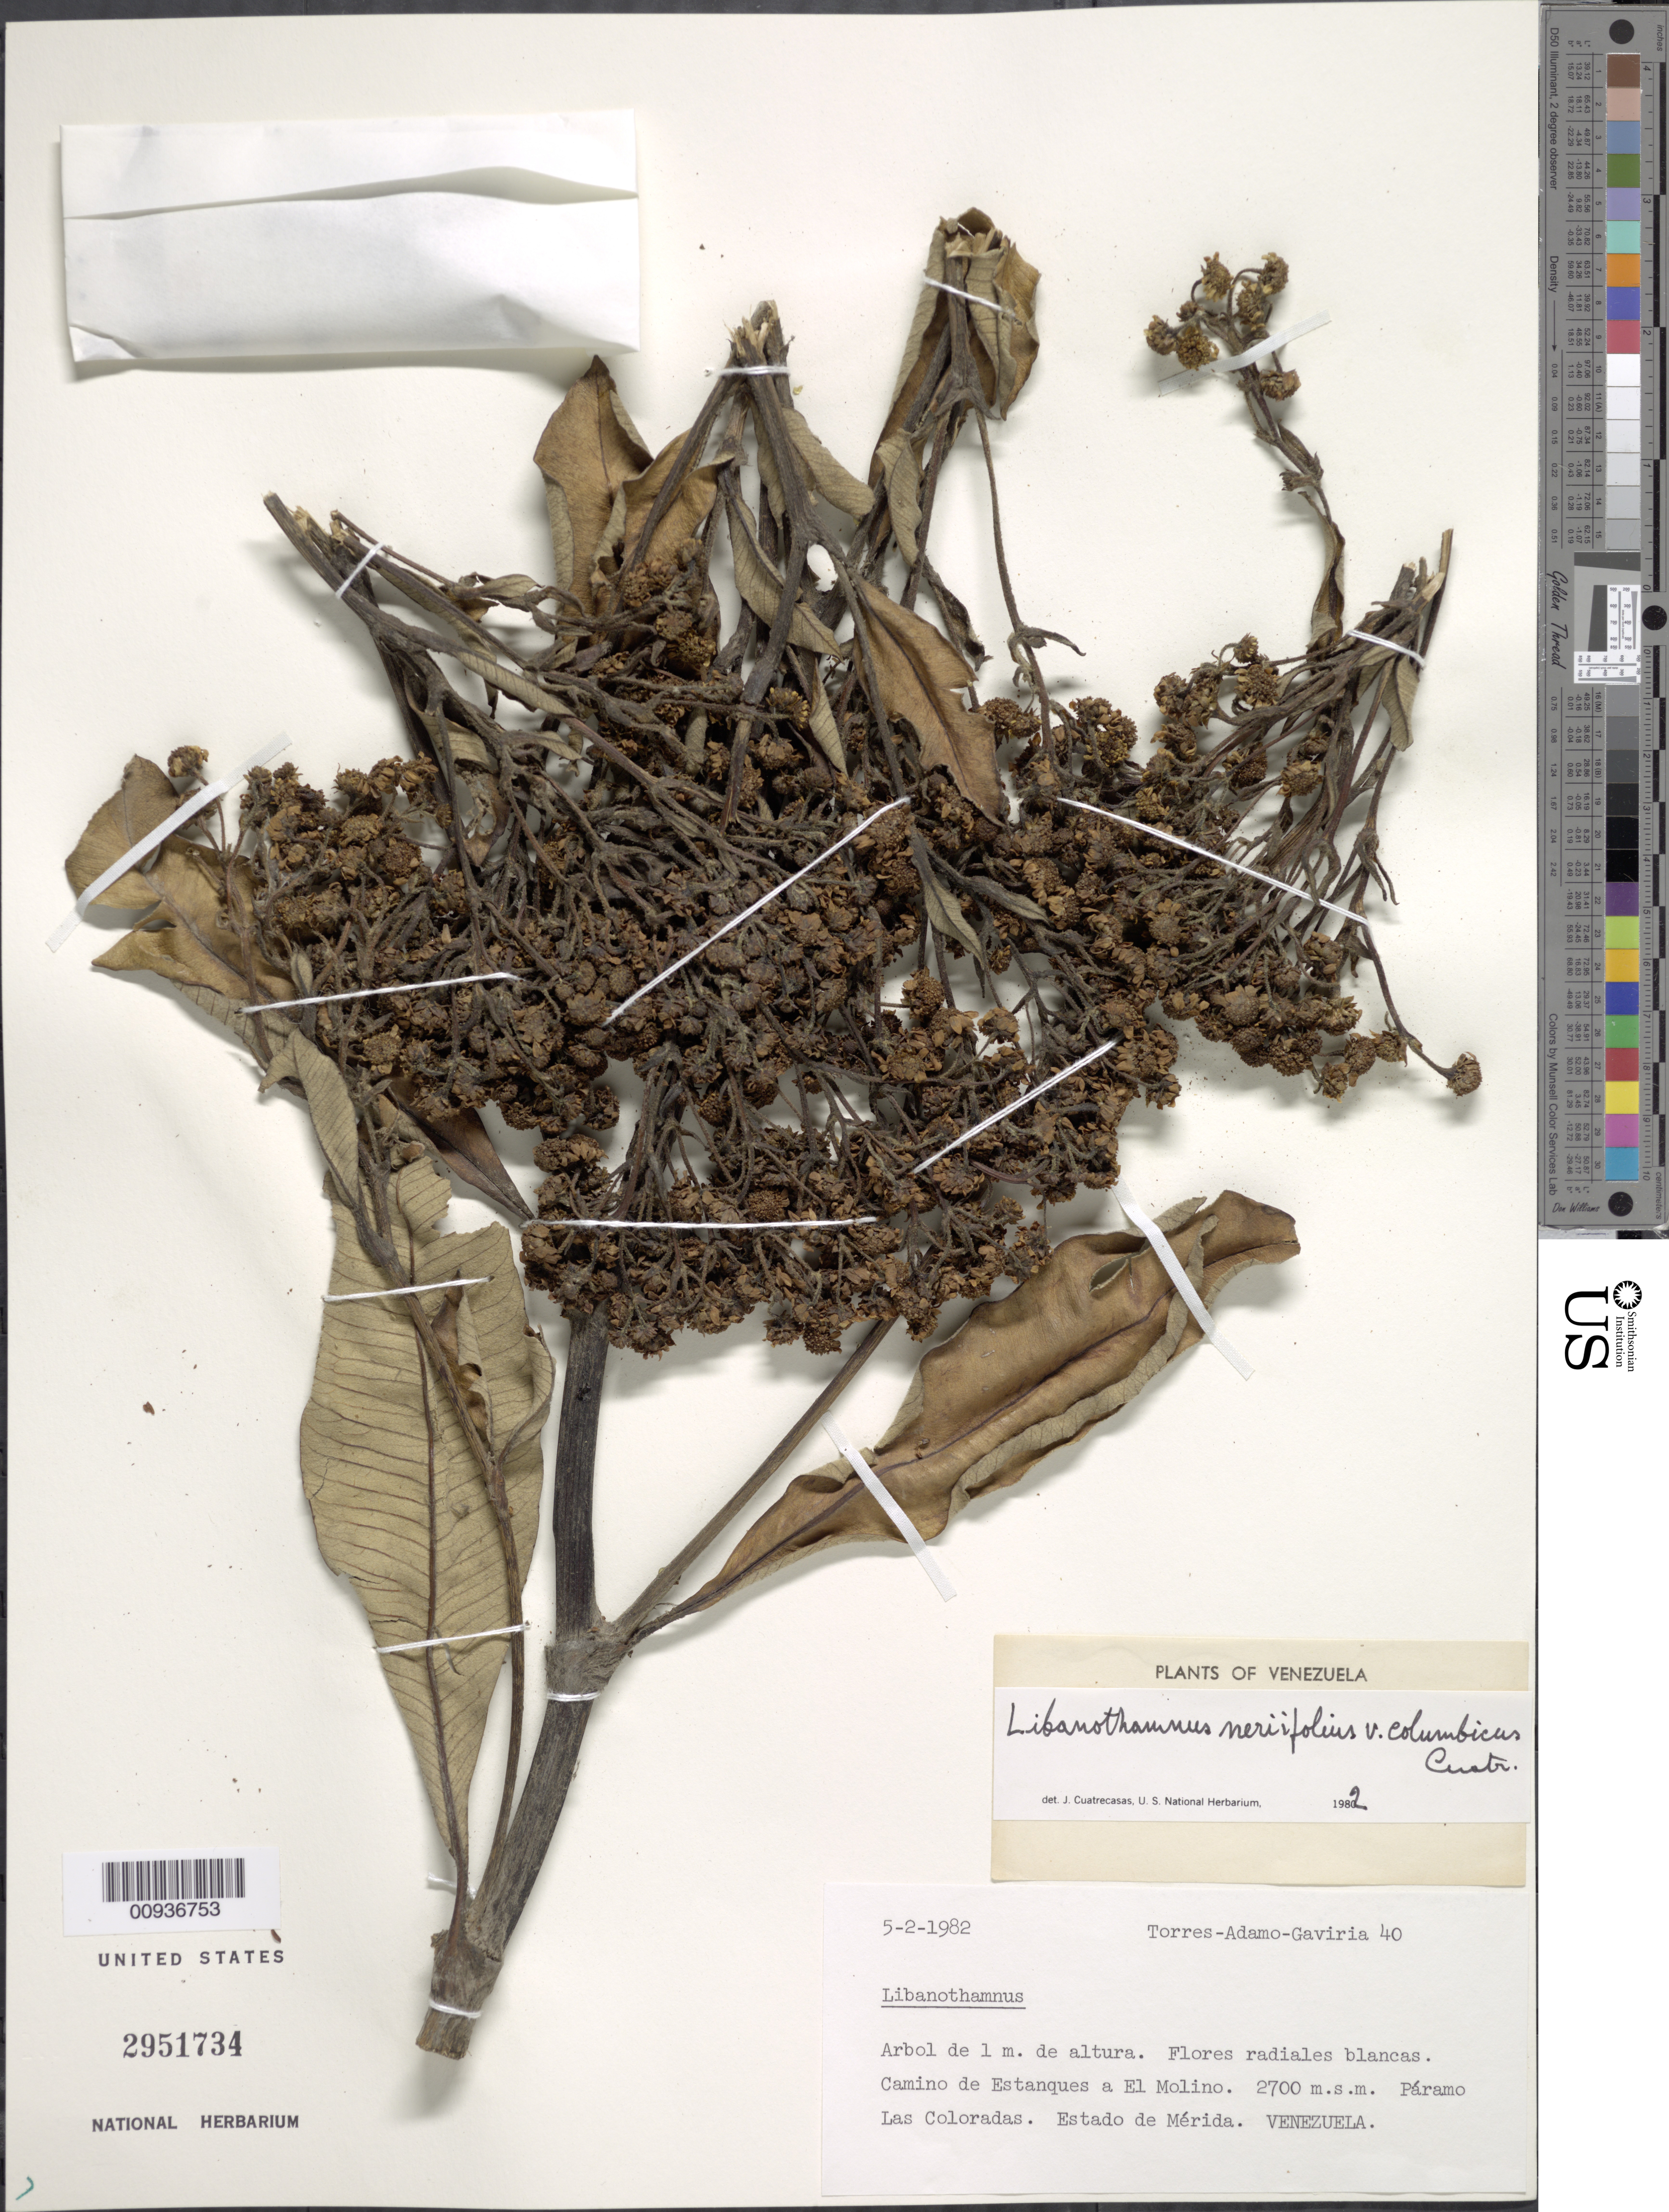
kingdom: Plantae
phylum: Tracheophyta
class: Magnoliopsida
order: Asterales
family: Asteraceae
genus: Libanothamnus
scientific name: Libanothamnus neriifolius var. columbicus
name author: (Cuatrec.) Cuatrec.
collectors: F. Torres, G. Adamo & J. Gaviria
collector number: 40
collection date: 1982-02-05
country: Venezuela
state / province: Mérida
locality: Páramo de Las Coloradas. Camino de Estanques A El Molino.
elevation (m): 2700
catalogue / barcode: US 2951734